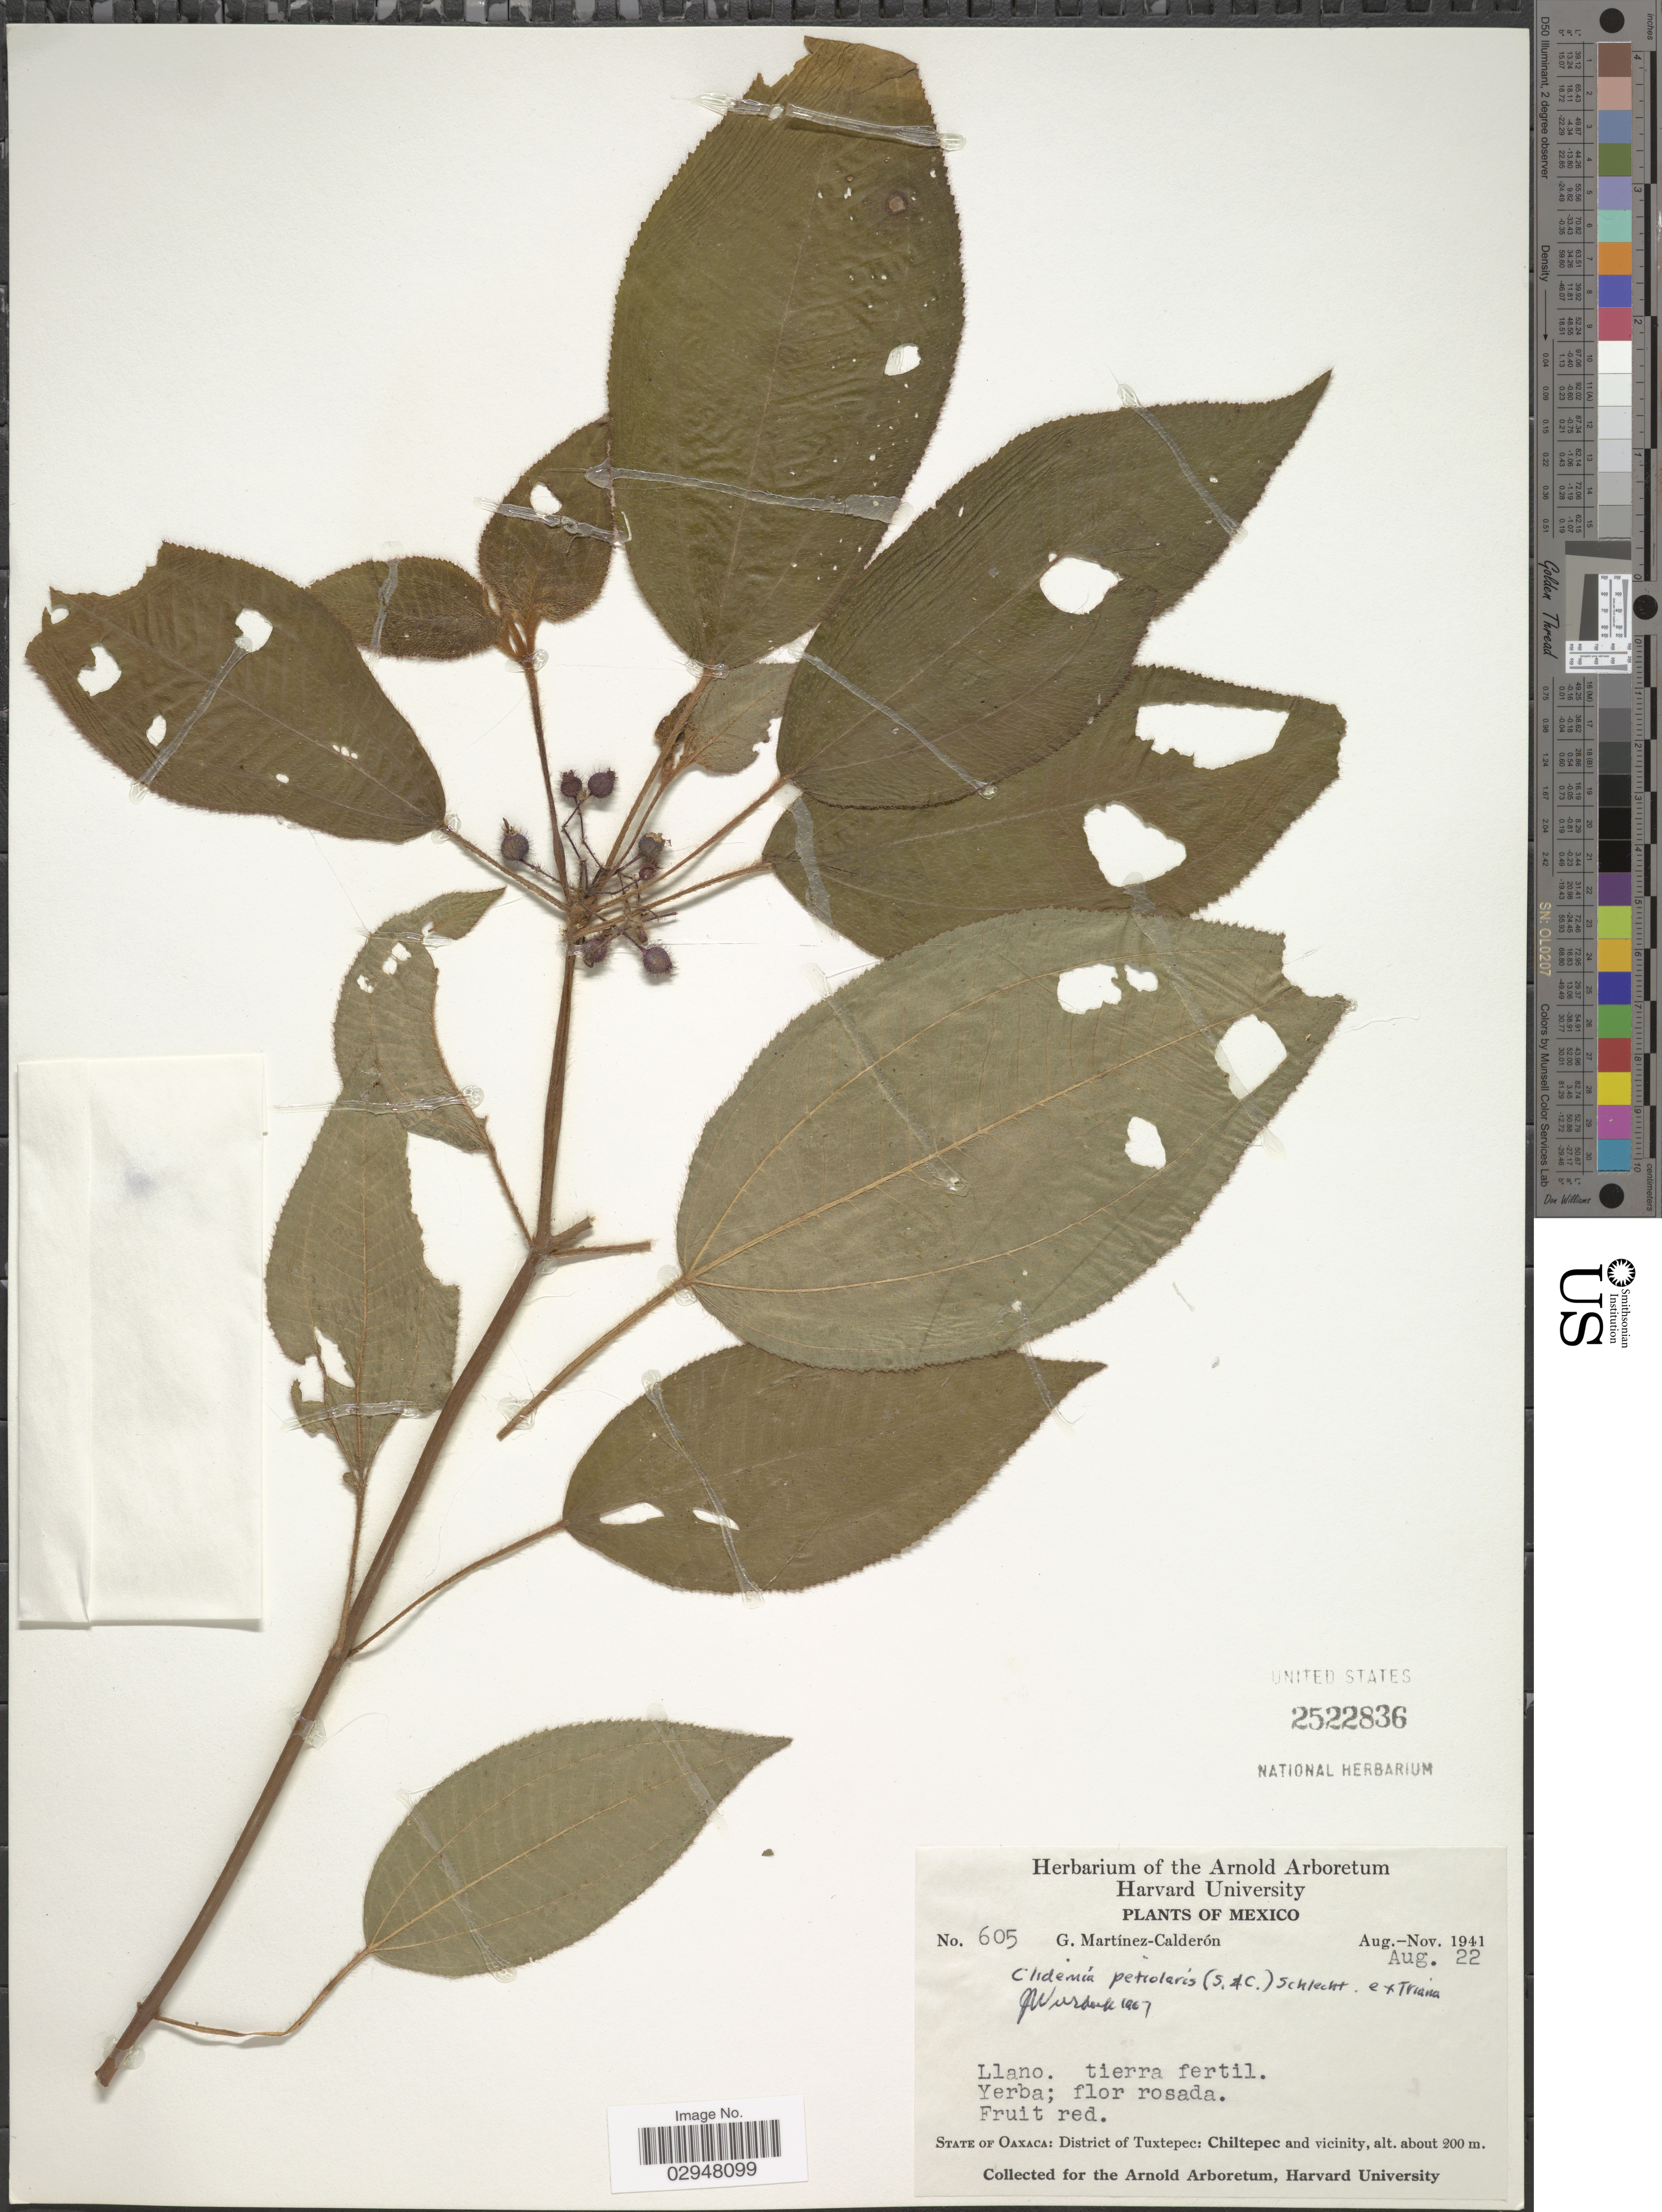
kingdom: Plantae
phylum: Tracheophyta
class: Magnoliopsida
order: Myrtales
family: Melastomataceae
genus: Clidemia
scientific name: Clidemia petiolaris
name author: (Schltdl. & Cham.) Schltdl. ex Triana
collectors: G. Martínez Calderón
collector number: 605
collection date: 1941-08-22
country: Mexico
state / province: Oaxaca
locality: District of Tuxtepec: Chiltepec and vicinity.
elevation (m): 200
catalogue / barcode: US 2522836